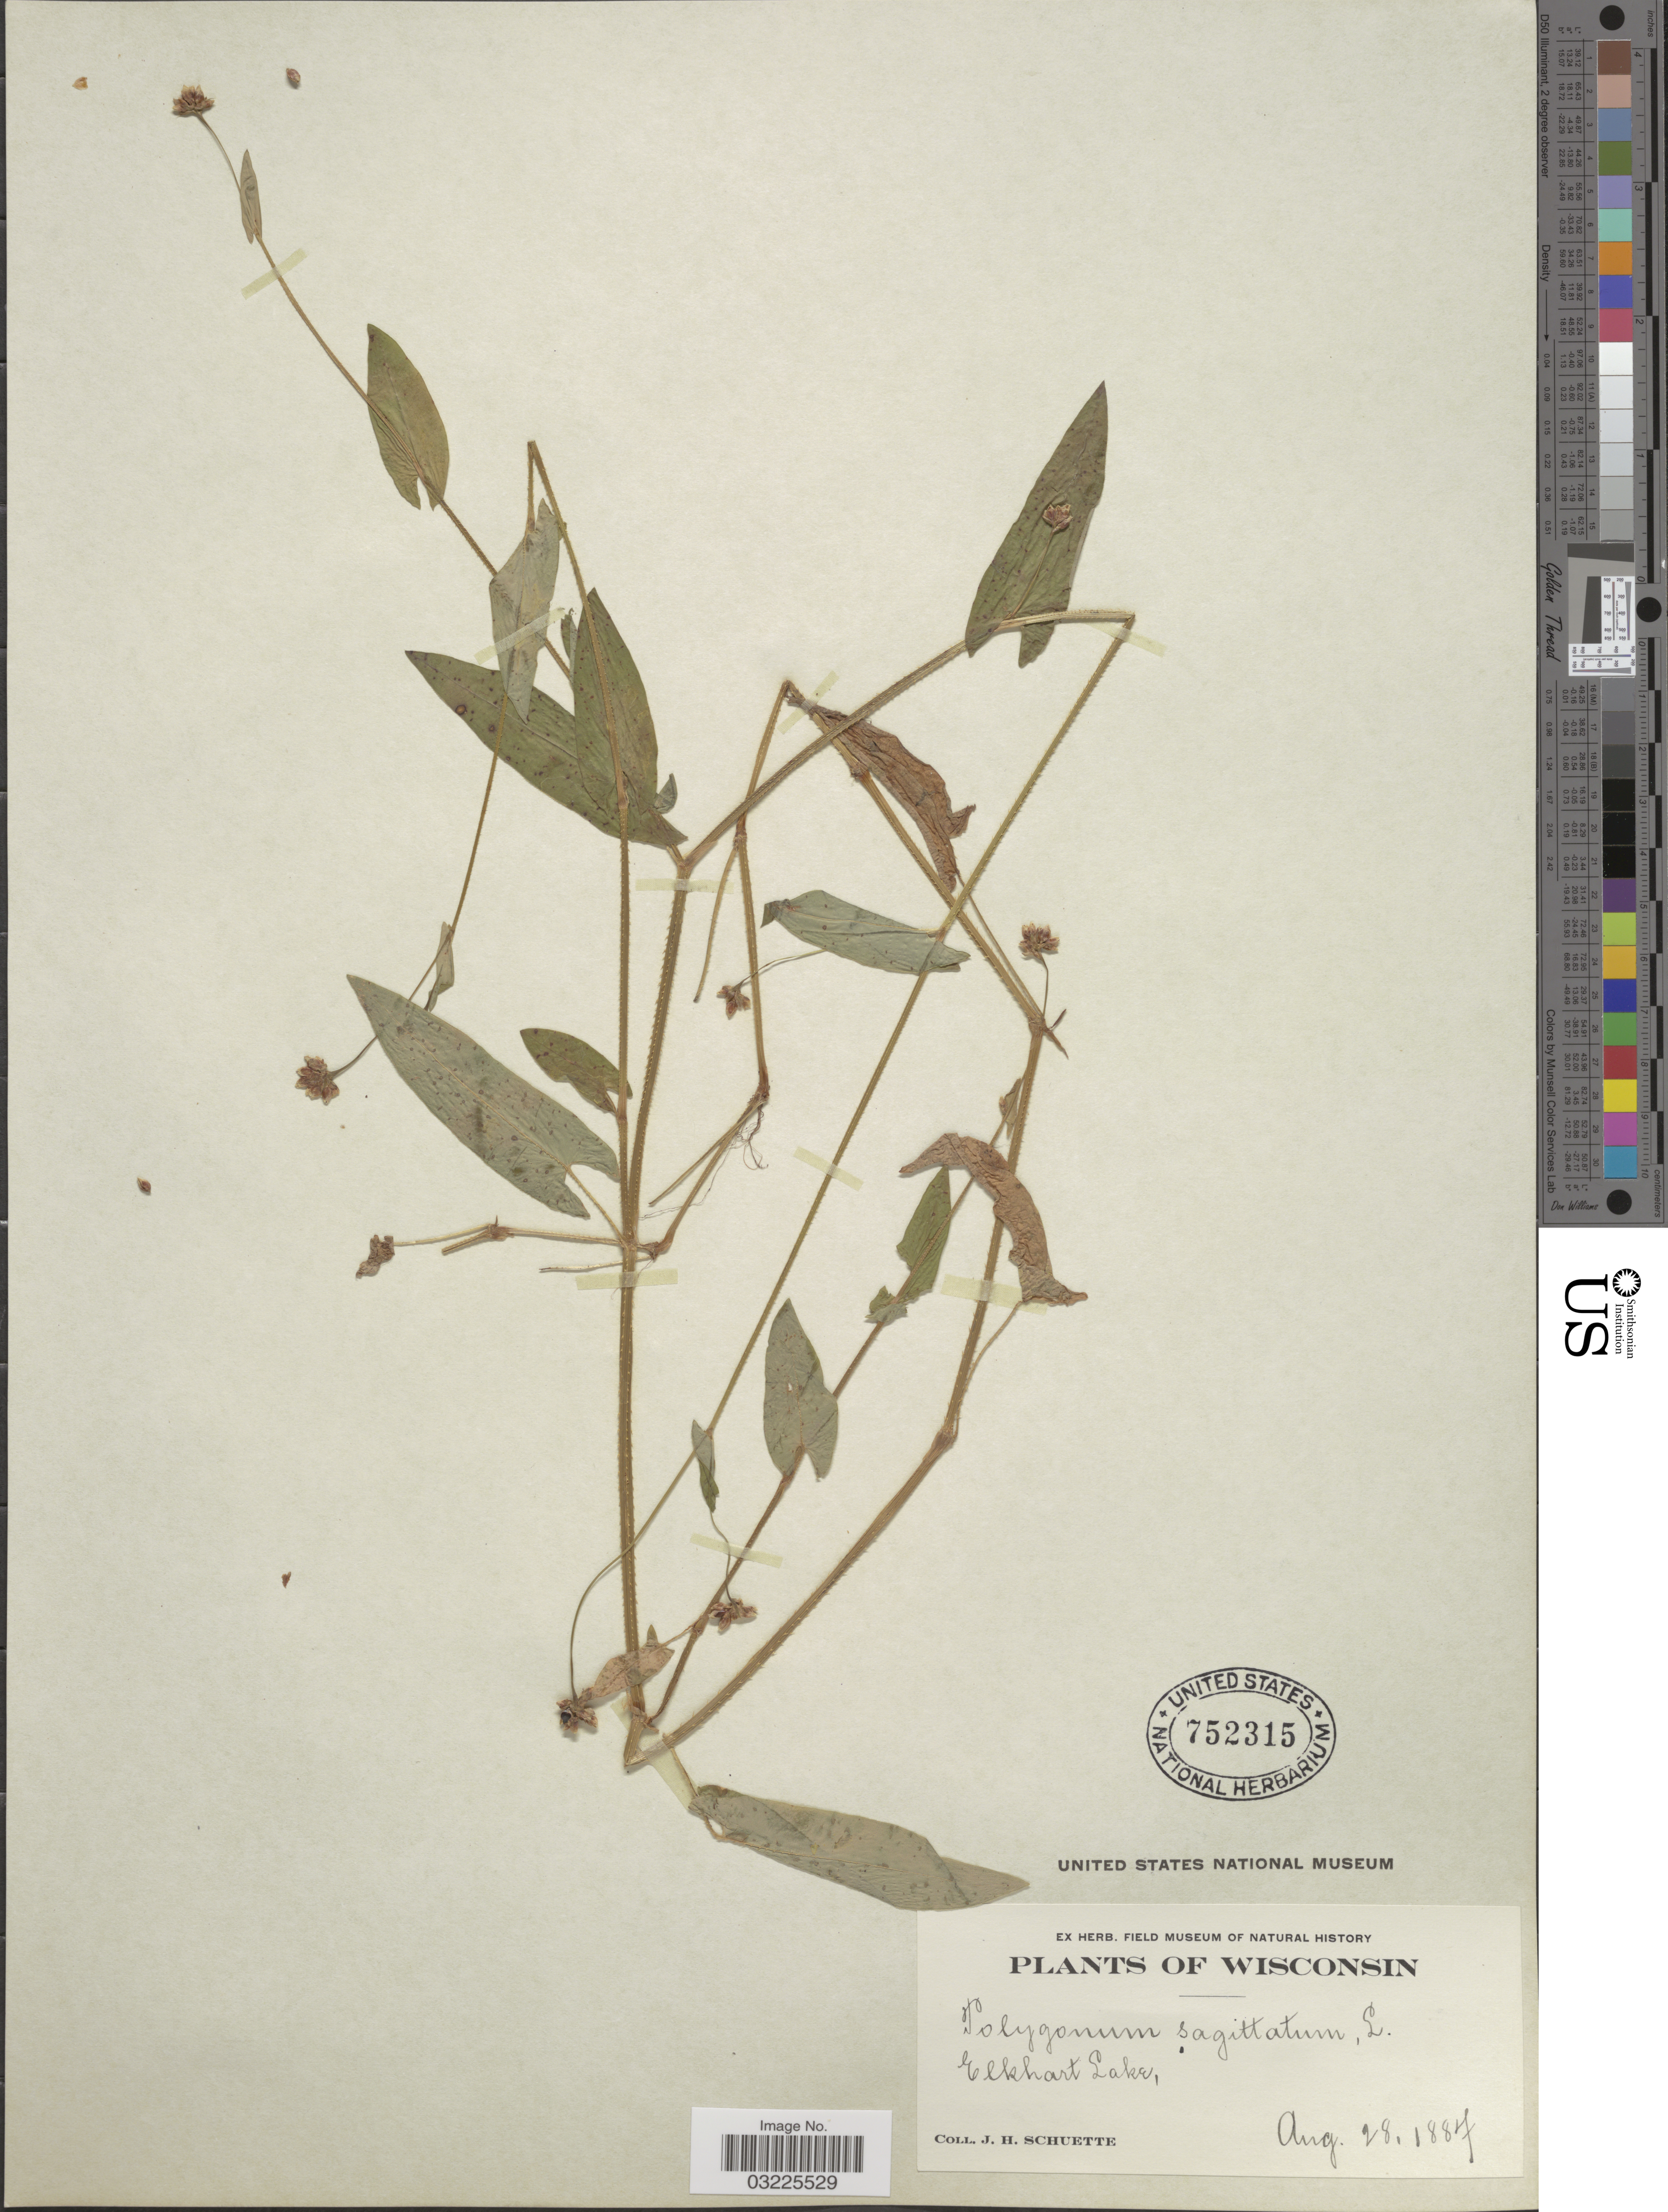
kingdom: Plantae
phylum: Tracheophyta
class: Magnoliopsida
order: Caryophyllales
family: Polygonaceae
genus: Persicaria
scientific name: Persicaria sagittata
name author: (L.) H. Gross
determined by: Atha, D. E.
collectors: J. H. Schuette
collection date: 1887-08-28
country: United States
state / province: Wisconsin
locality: Elkhart Lake.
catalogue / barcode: US 752315